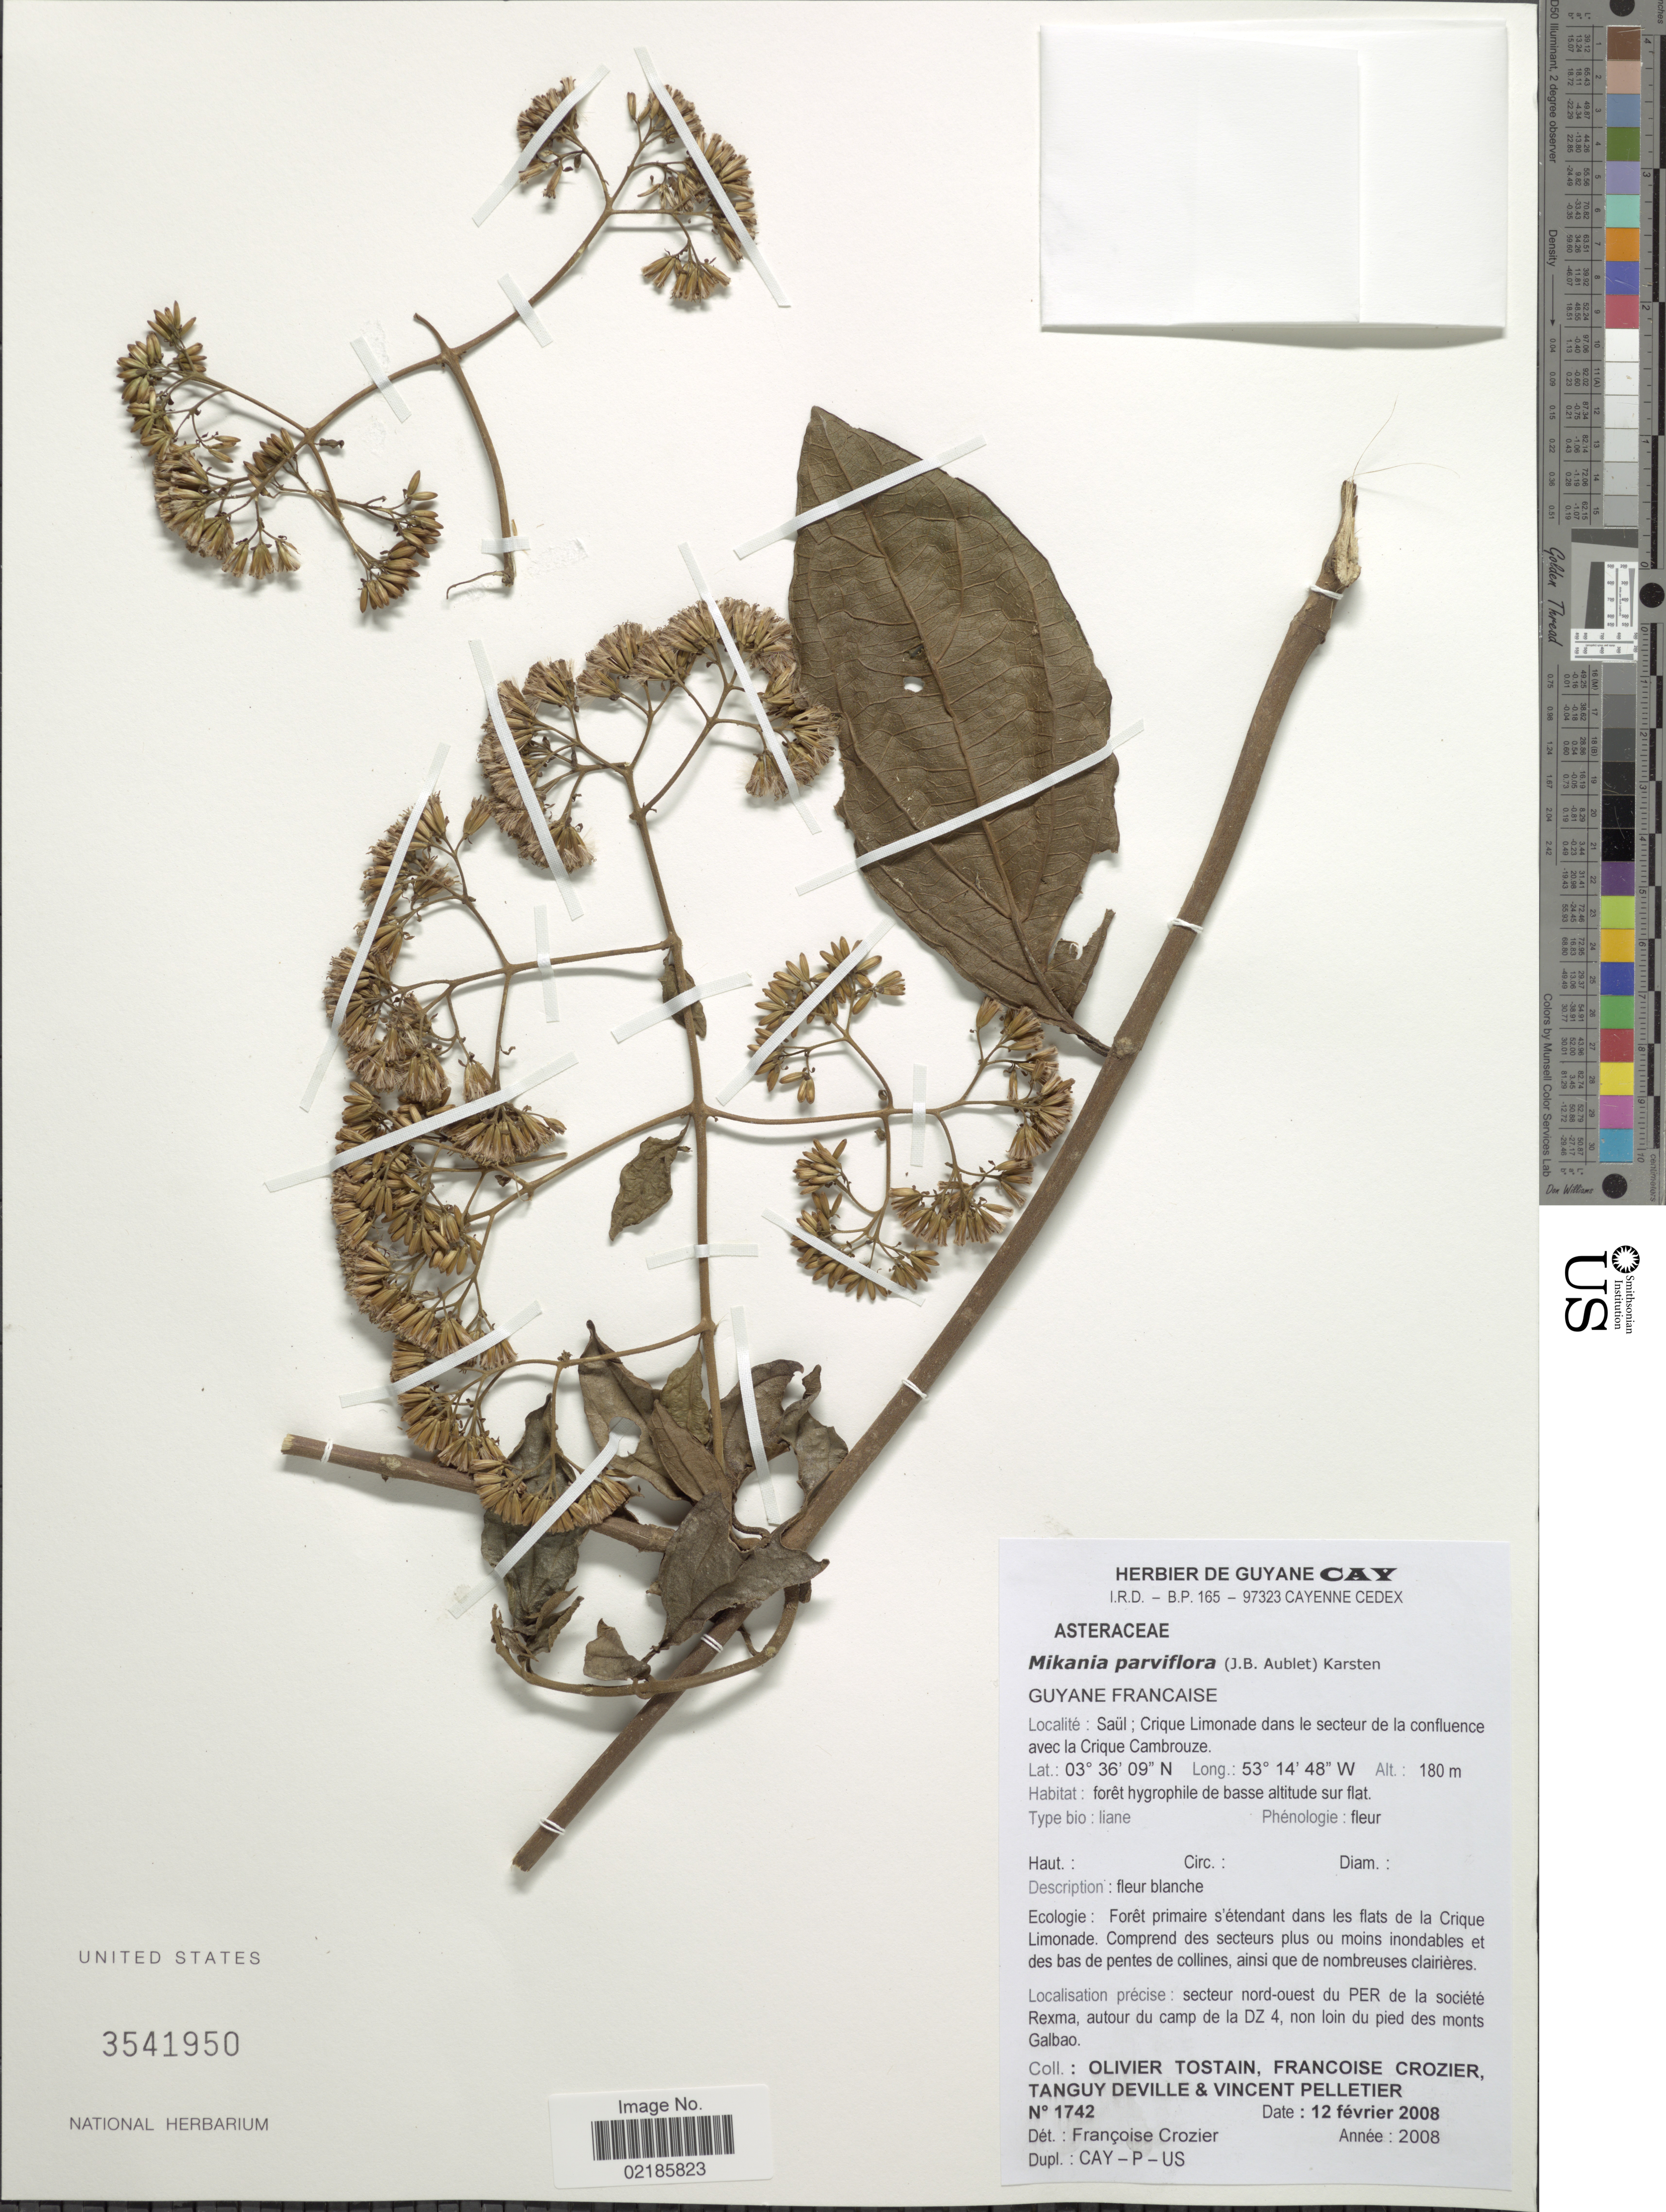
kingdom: Plantae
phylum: Tracheophyta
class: Magnoliopsida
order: Asterales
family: Asteraceae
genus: Mikania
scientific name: Mikania parviflora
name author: (Aubl.) H. Karst.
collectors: O. Tostain, F. Crozier, T. Deville & V. Pelletier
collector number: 1742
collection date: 2008-02-12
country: French Guiana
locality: Guyane Francaise. Saul; Crique Limonade dans le secteur de la confluence avec la Crique Cambrouze. sector nord-ouest du PER de la societe Rexma, autour de camp de la DZ 4, non loin du pied des monts Galbao.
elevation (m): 180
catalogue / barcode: US 3541950